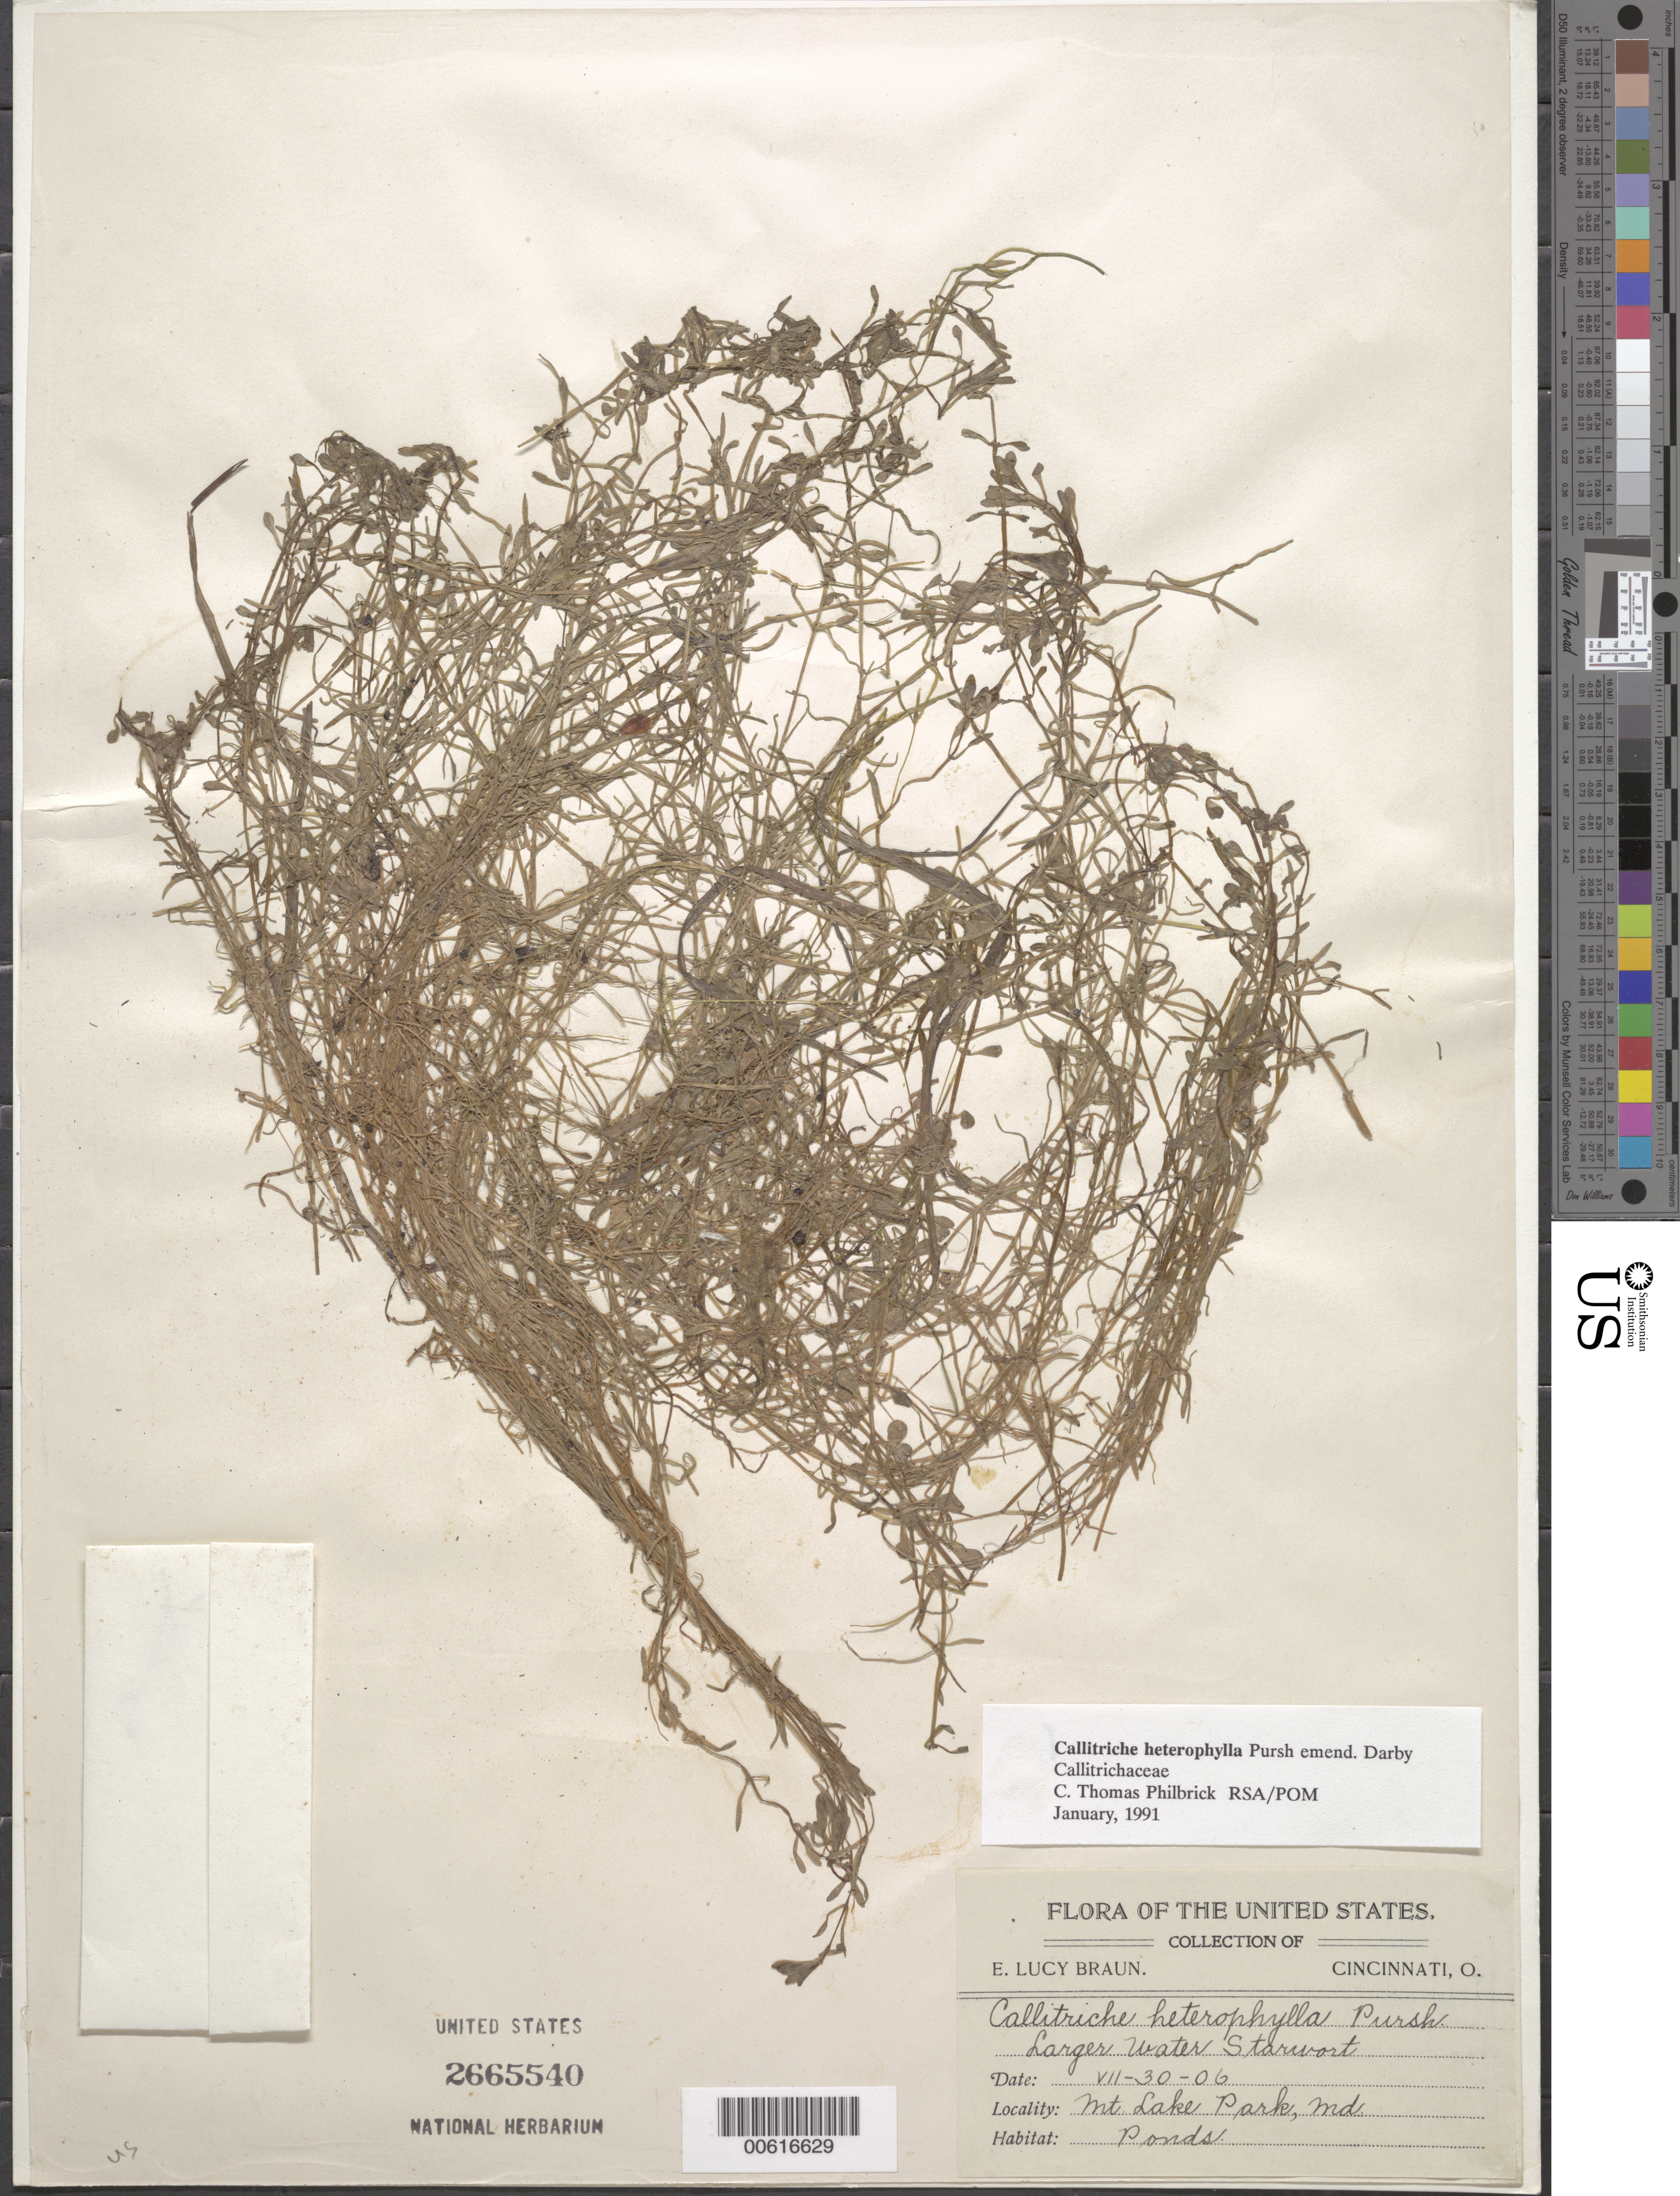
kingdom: Plantae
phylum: Tracheophyta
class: Magnoliopsida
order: Lamiales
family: Plantaginaceae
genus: Callitriche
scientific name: Callitriche heterophylla Pursh emend. Darby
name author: Pursh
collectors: E. L. Braun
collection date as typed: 30 Jul 1906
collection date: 1906-07-30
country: United States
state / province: Maryland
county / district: Garrett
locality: Mt. Lake Park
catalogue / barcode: US 2665540